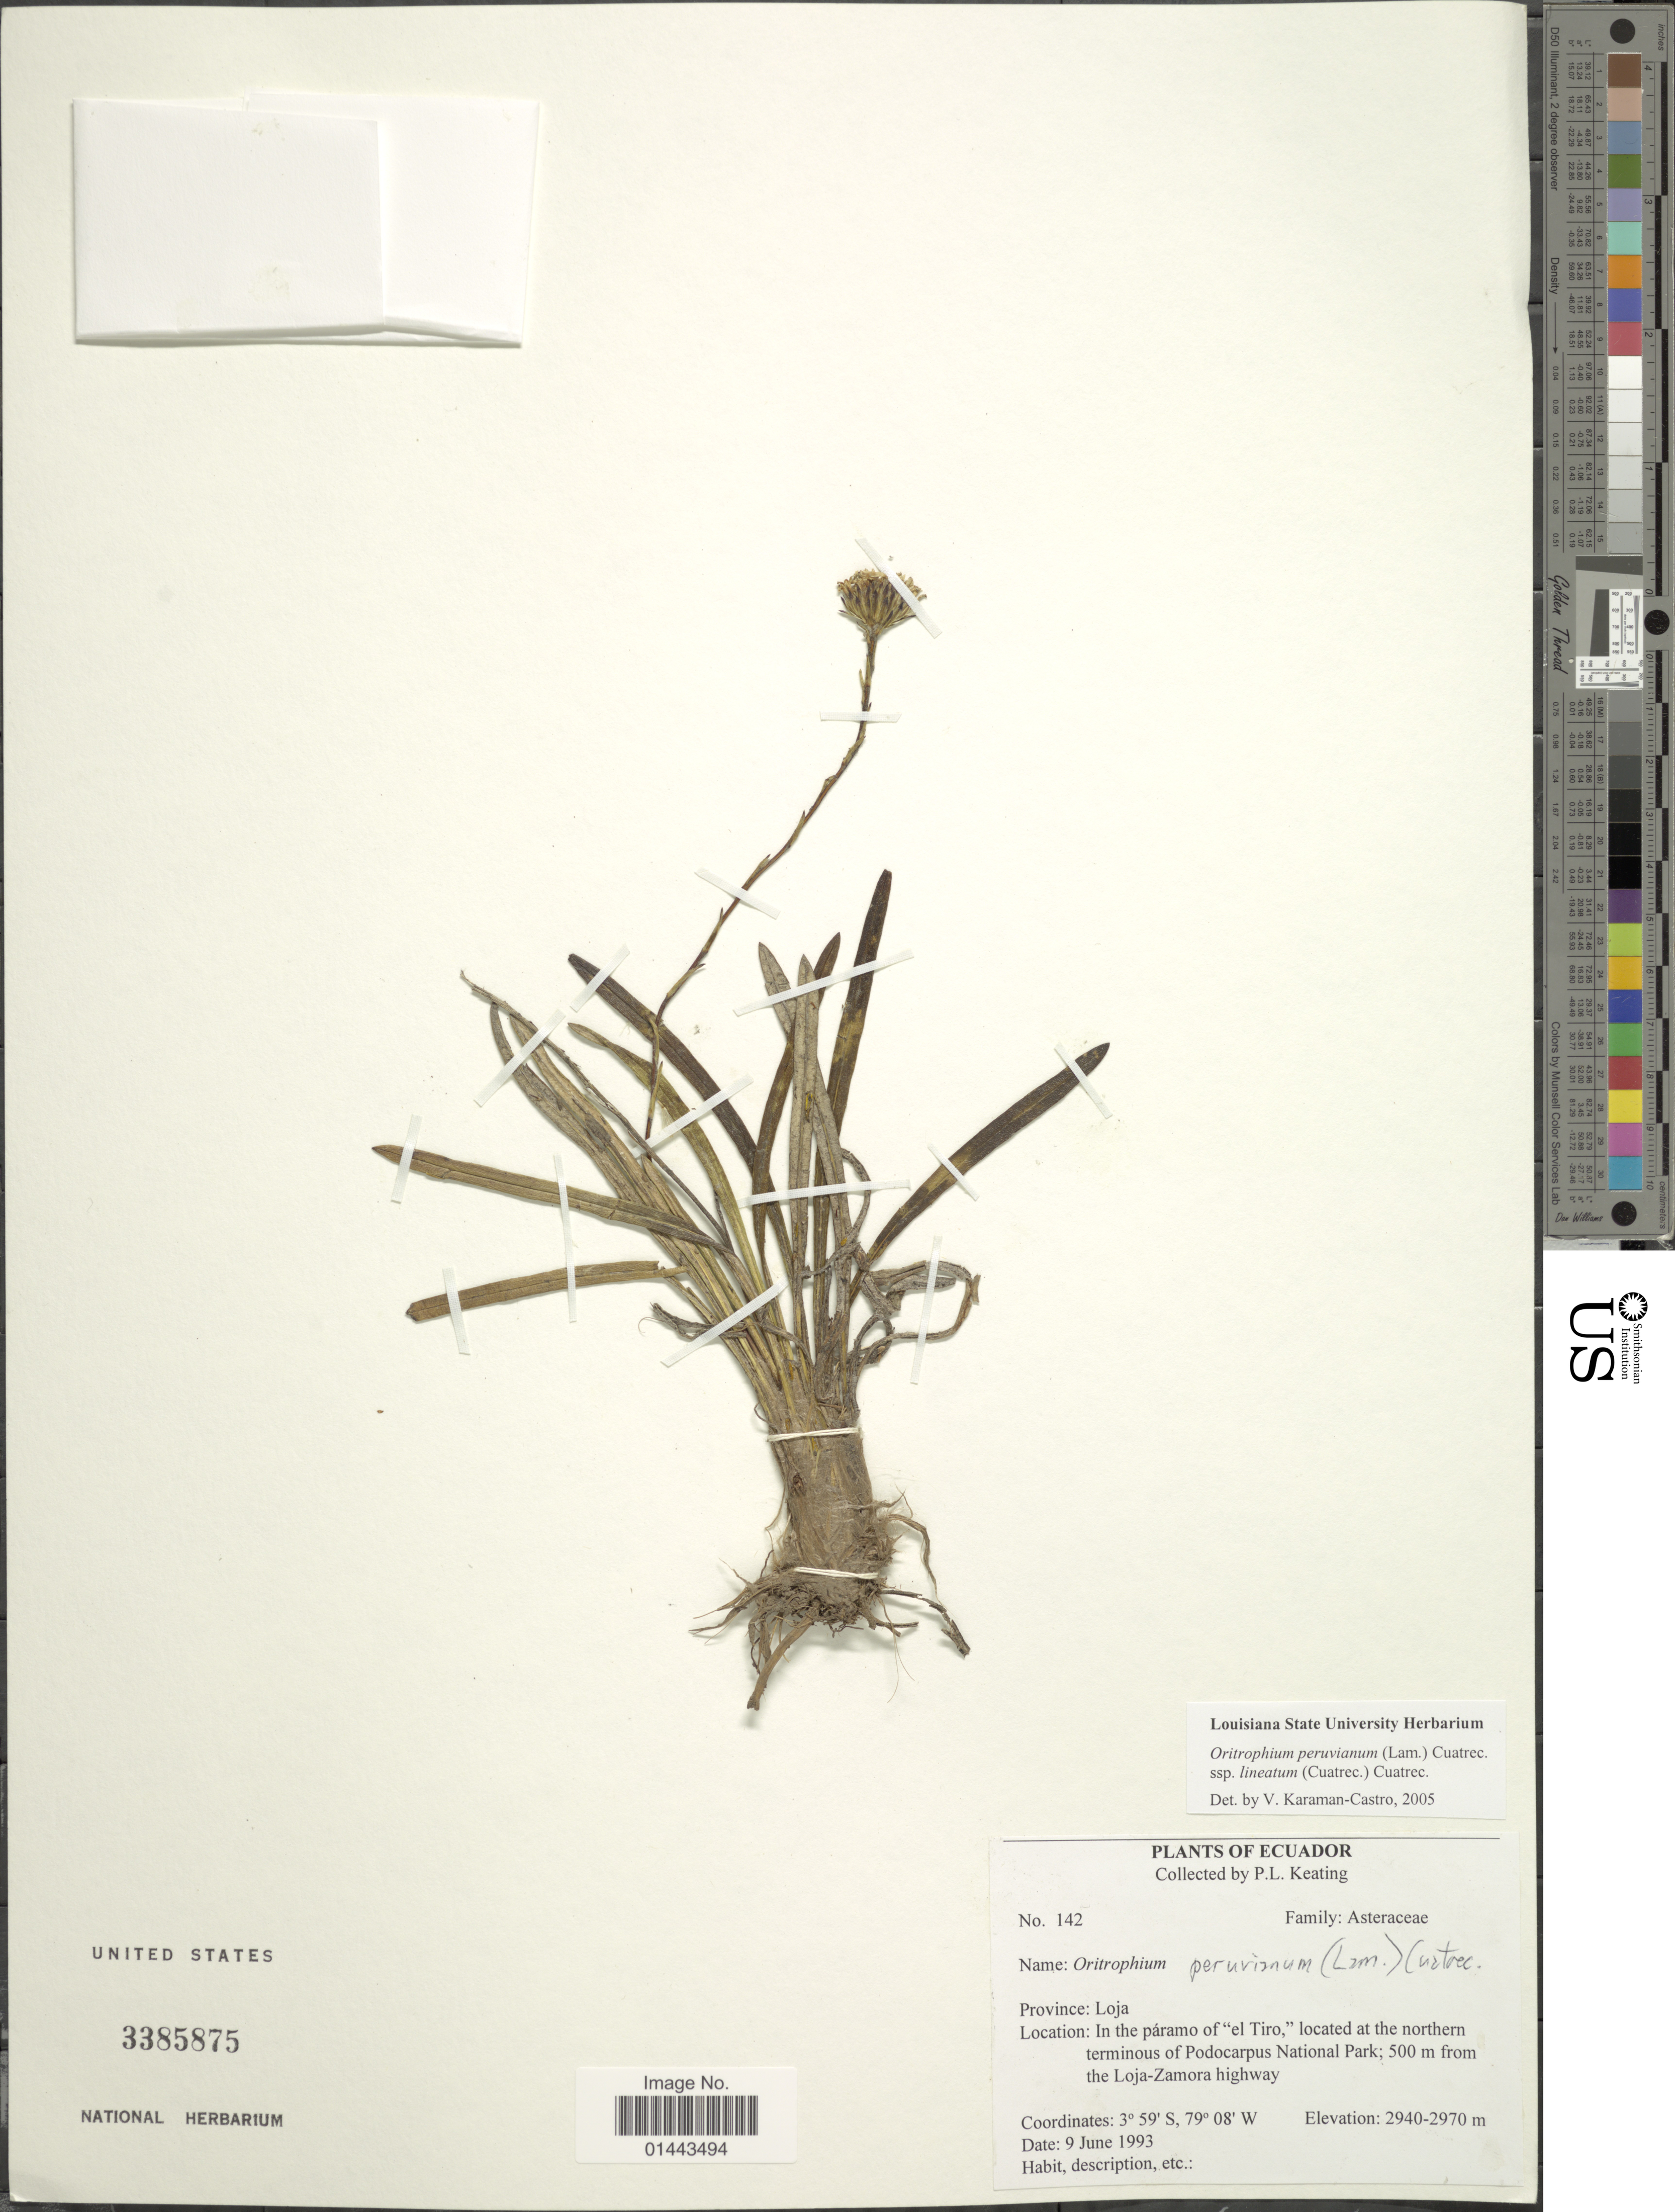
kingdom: Plantae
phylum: Tracheophyta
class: Magnoliopsida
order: Asterales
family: Asteraceae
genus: Oritrophium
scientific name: Oritrophium peruvianum f. intermedium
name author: Cuatrec.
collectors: P. Keating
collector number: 142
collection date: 1993-06-09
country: Ecuador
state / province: Loja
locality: In the páramo of "el Tiro," located at the northern terminous of Podocarpus National Park; 500 m from the Loja-Zamora highway.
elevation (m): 2940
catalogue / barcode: US 3385875